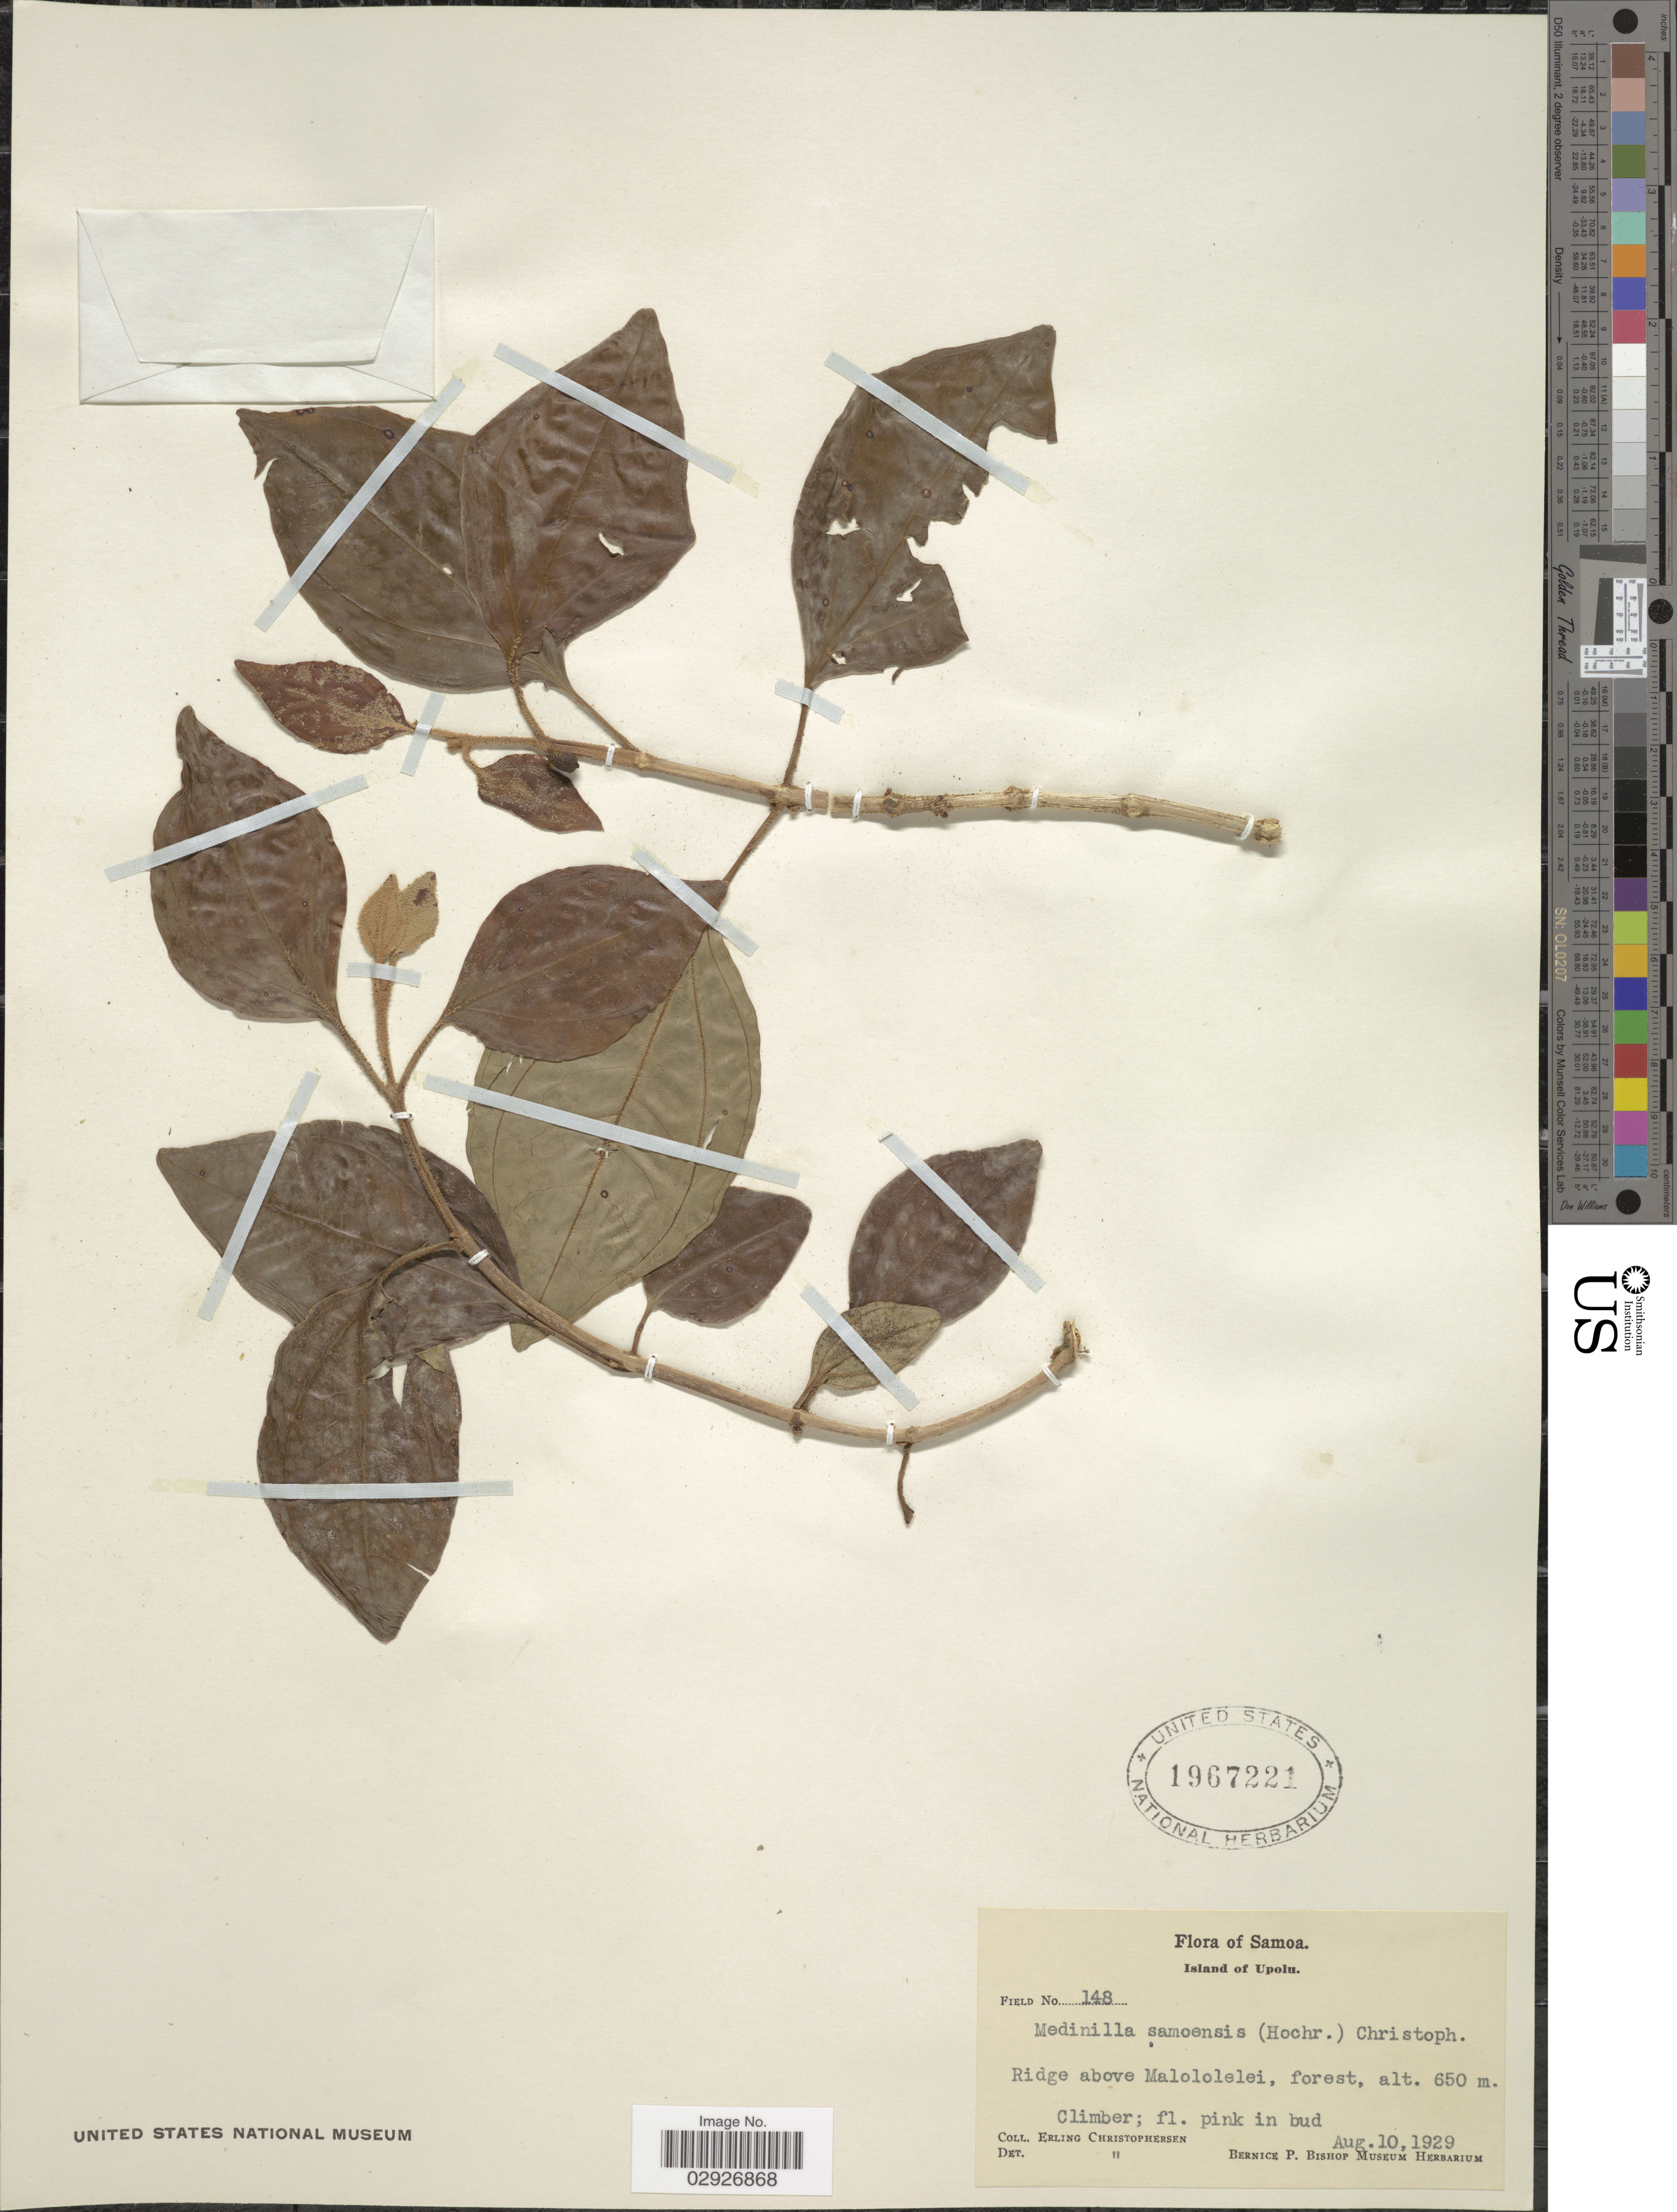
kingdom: Plantae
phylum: Tracheophyta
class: Magnoliopsida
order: Myrtales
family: Melastomataceae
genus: Medinilla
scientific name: Medinilla samoensis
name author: Christoph.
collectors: E. Christophersen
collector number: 148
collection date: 1929-08-10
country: Samoa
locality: Samoa. Island of Upolu. Ridge above Malololelei, forest.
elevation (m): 650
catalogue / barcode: US 1967221